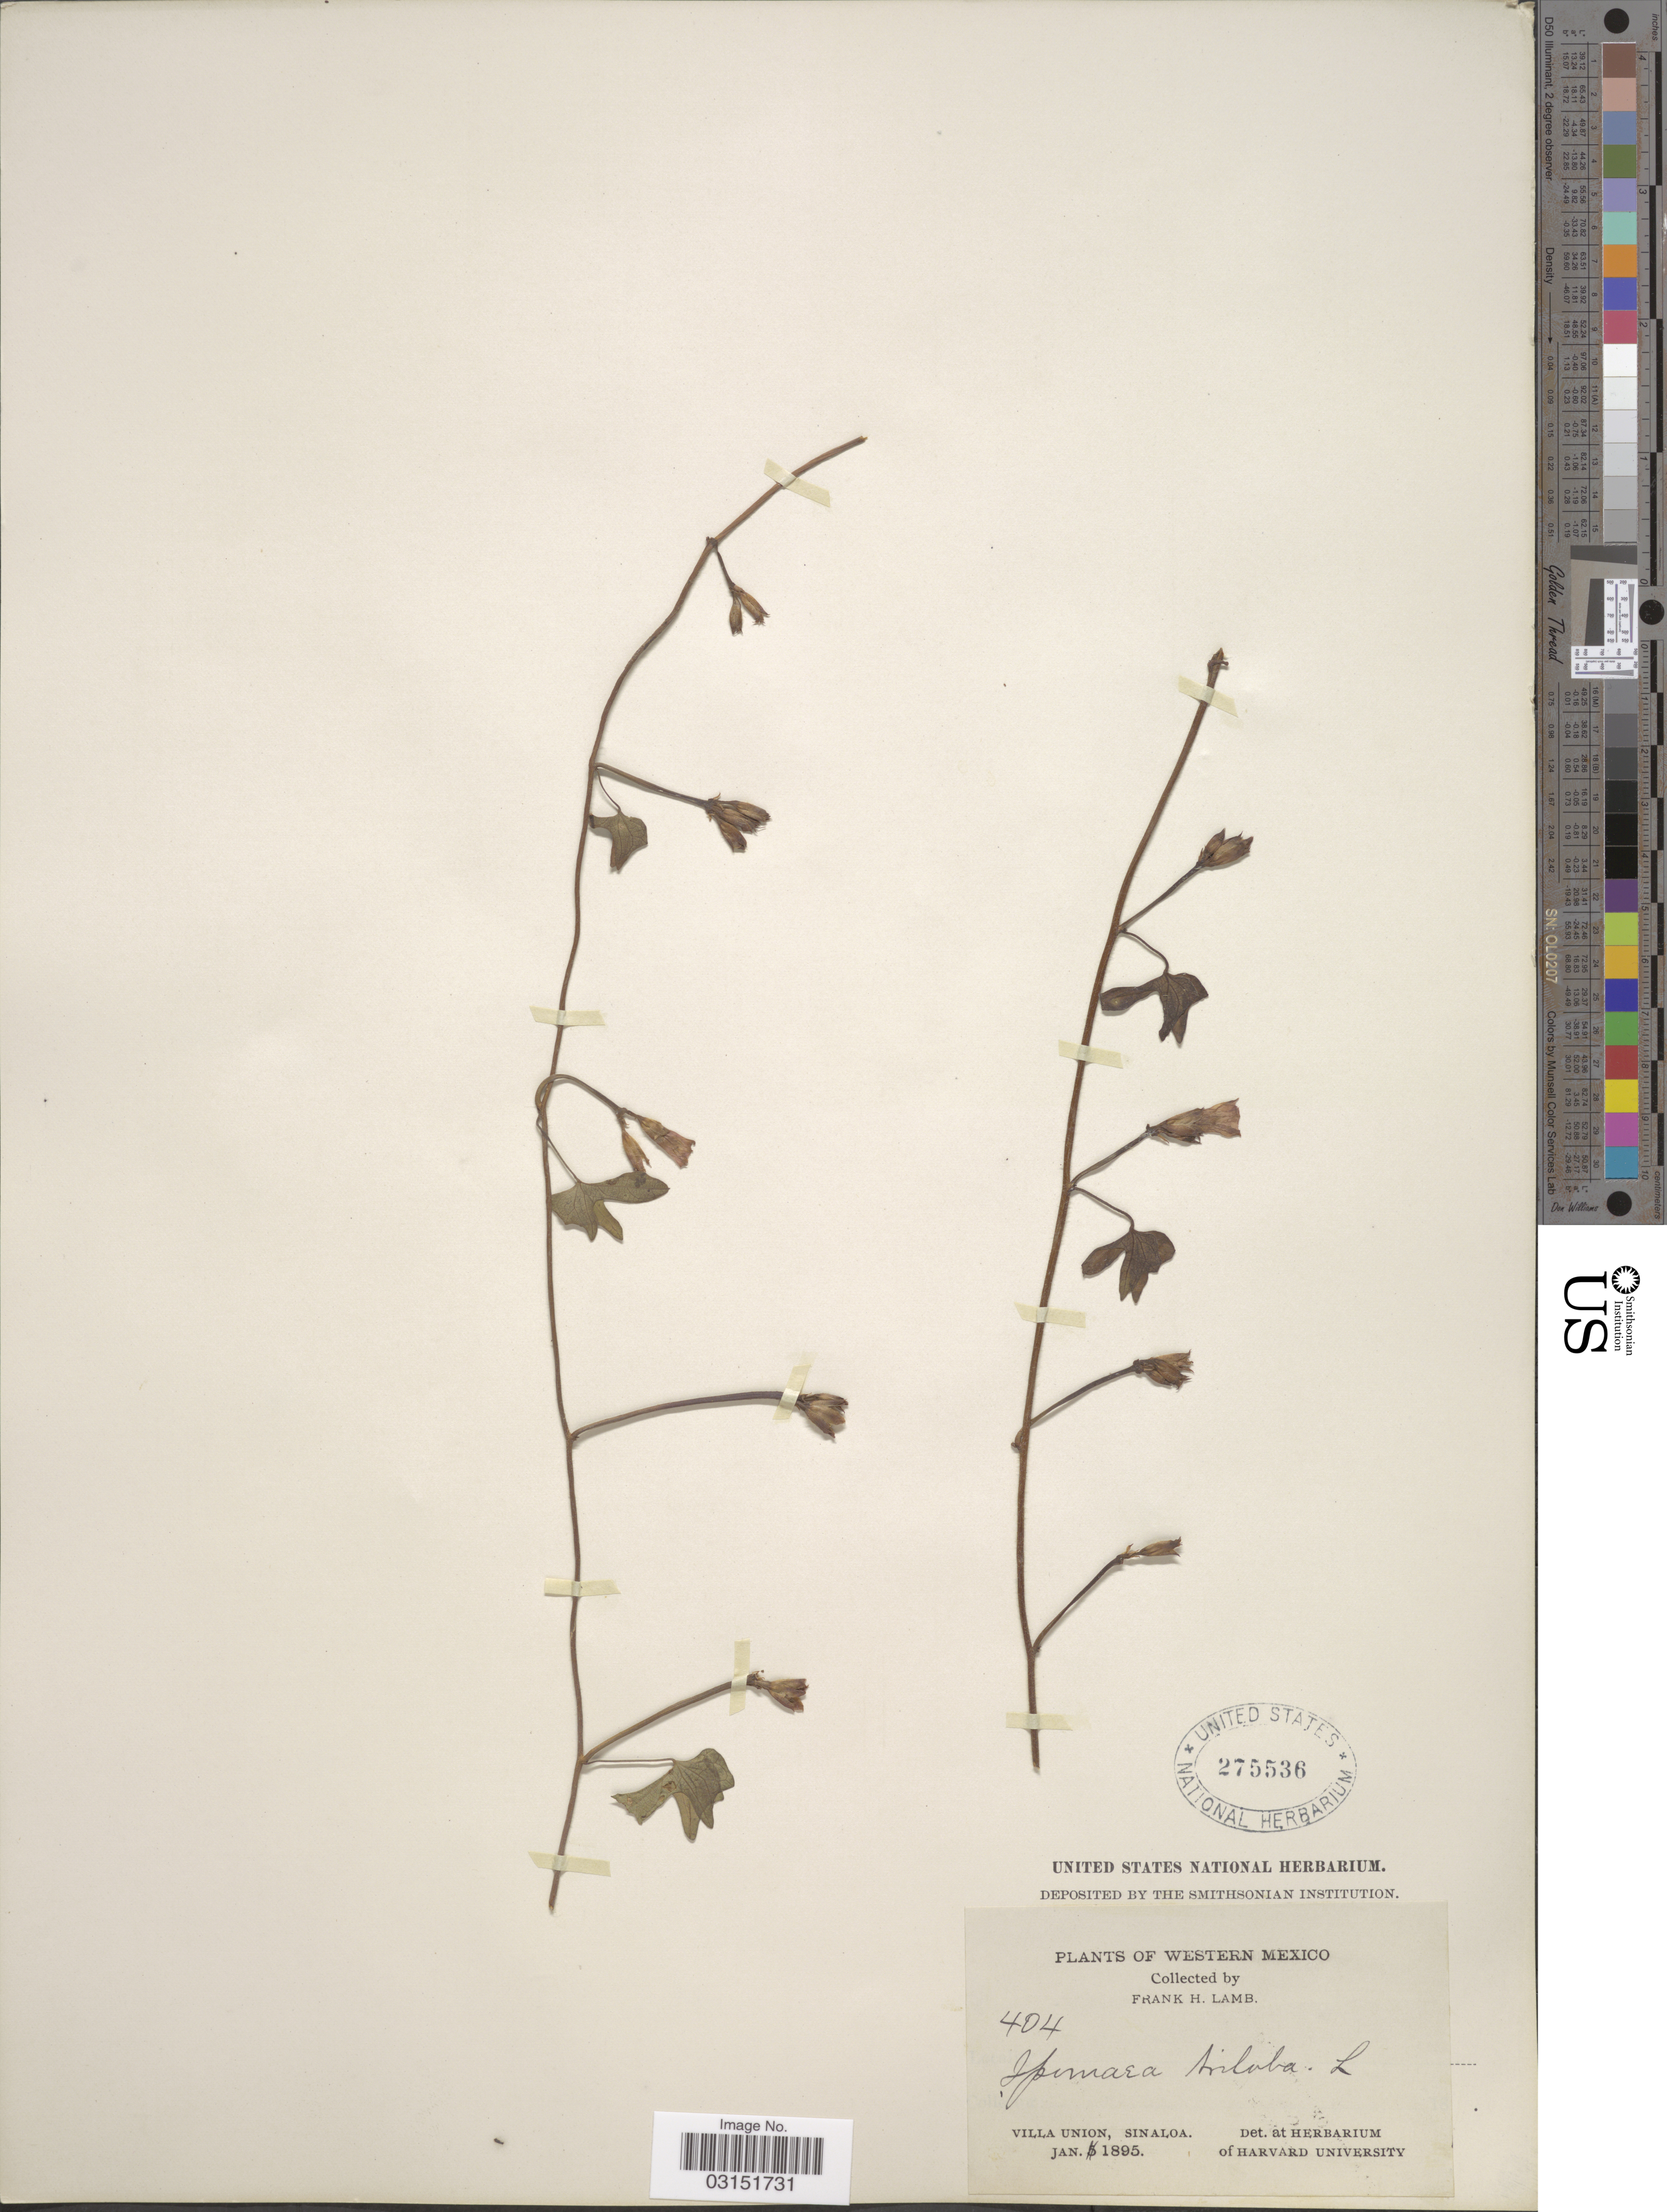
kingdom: Plantae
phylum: Tracheophyta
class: Magnoliopsida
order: Solanales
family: Convolvulaceae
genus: Ipomoea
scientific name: Ipomoea triloba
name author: L.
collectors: F. H. Lamb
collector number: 404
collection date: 1895-01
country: Mexico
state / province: Sinaloa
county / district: Mazatlán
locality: Villa Unión.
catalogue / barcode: US 275536